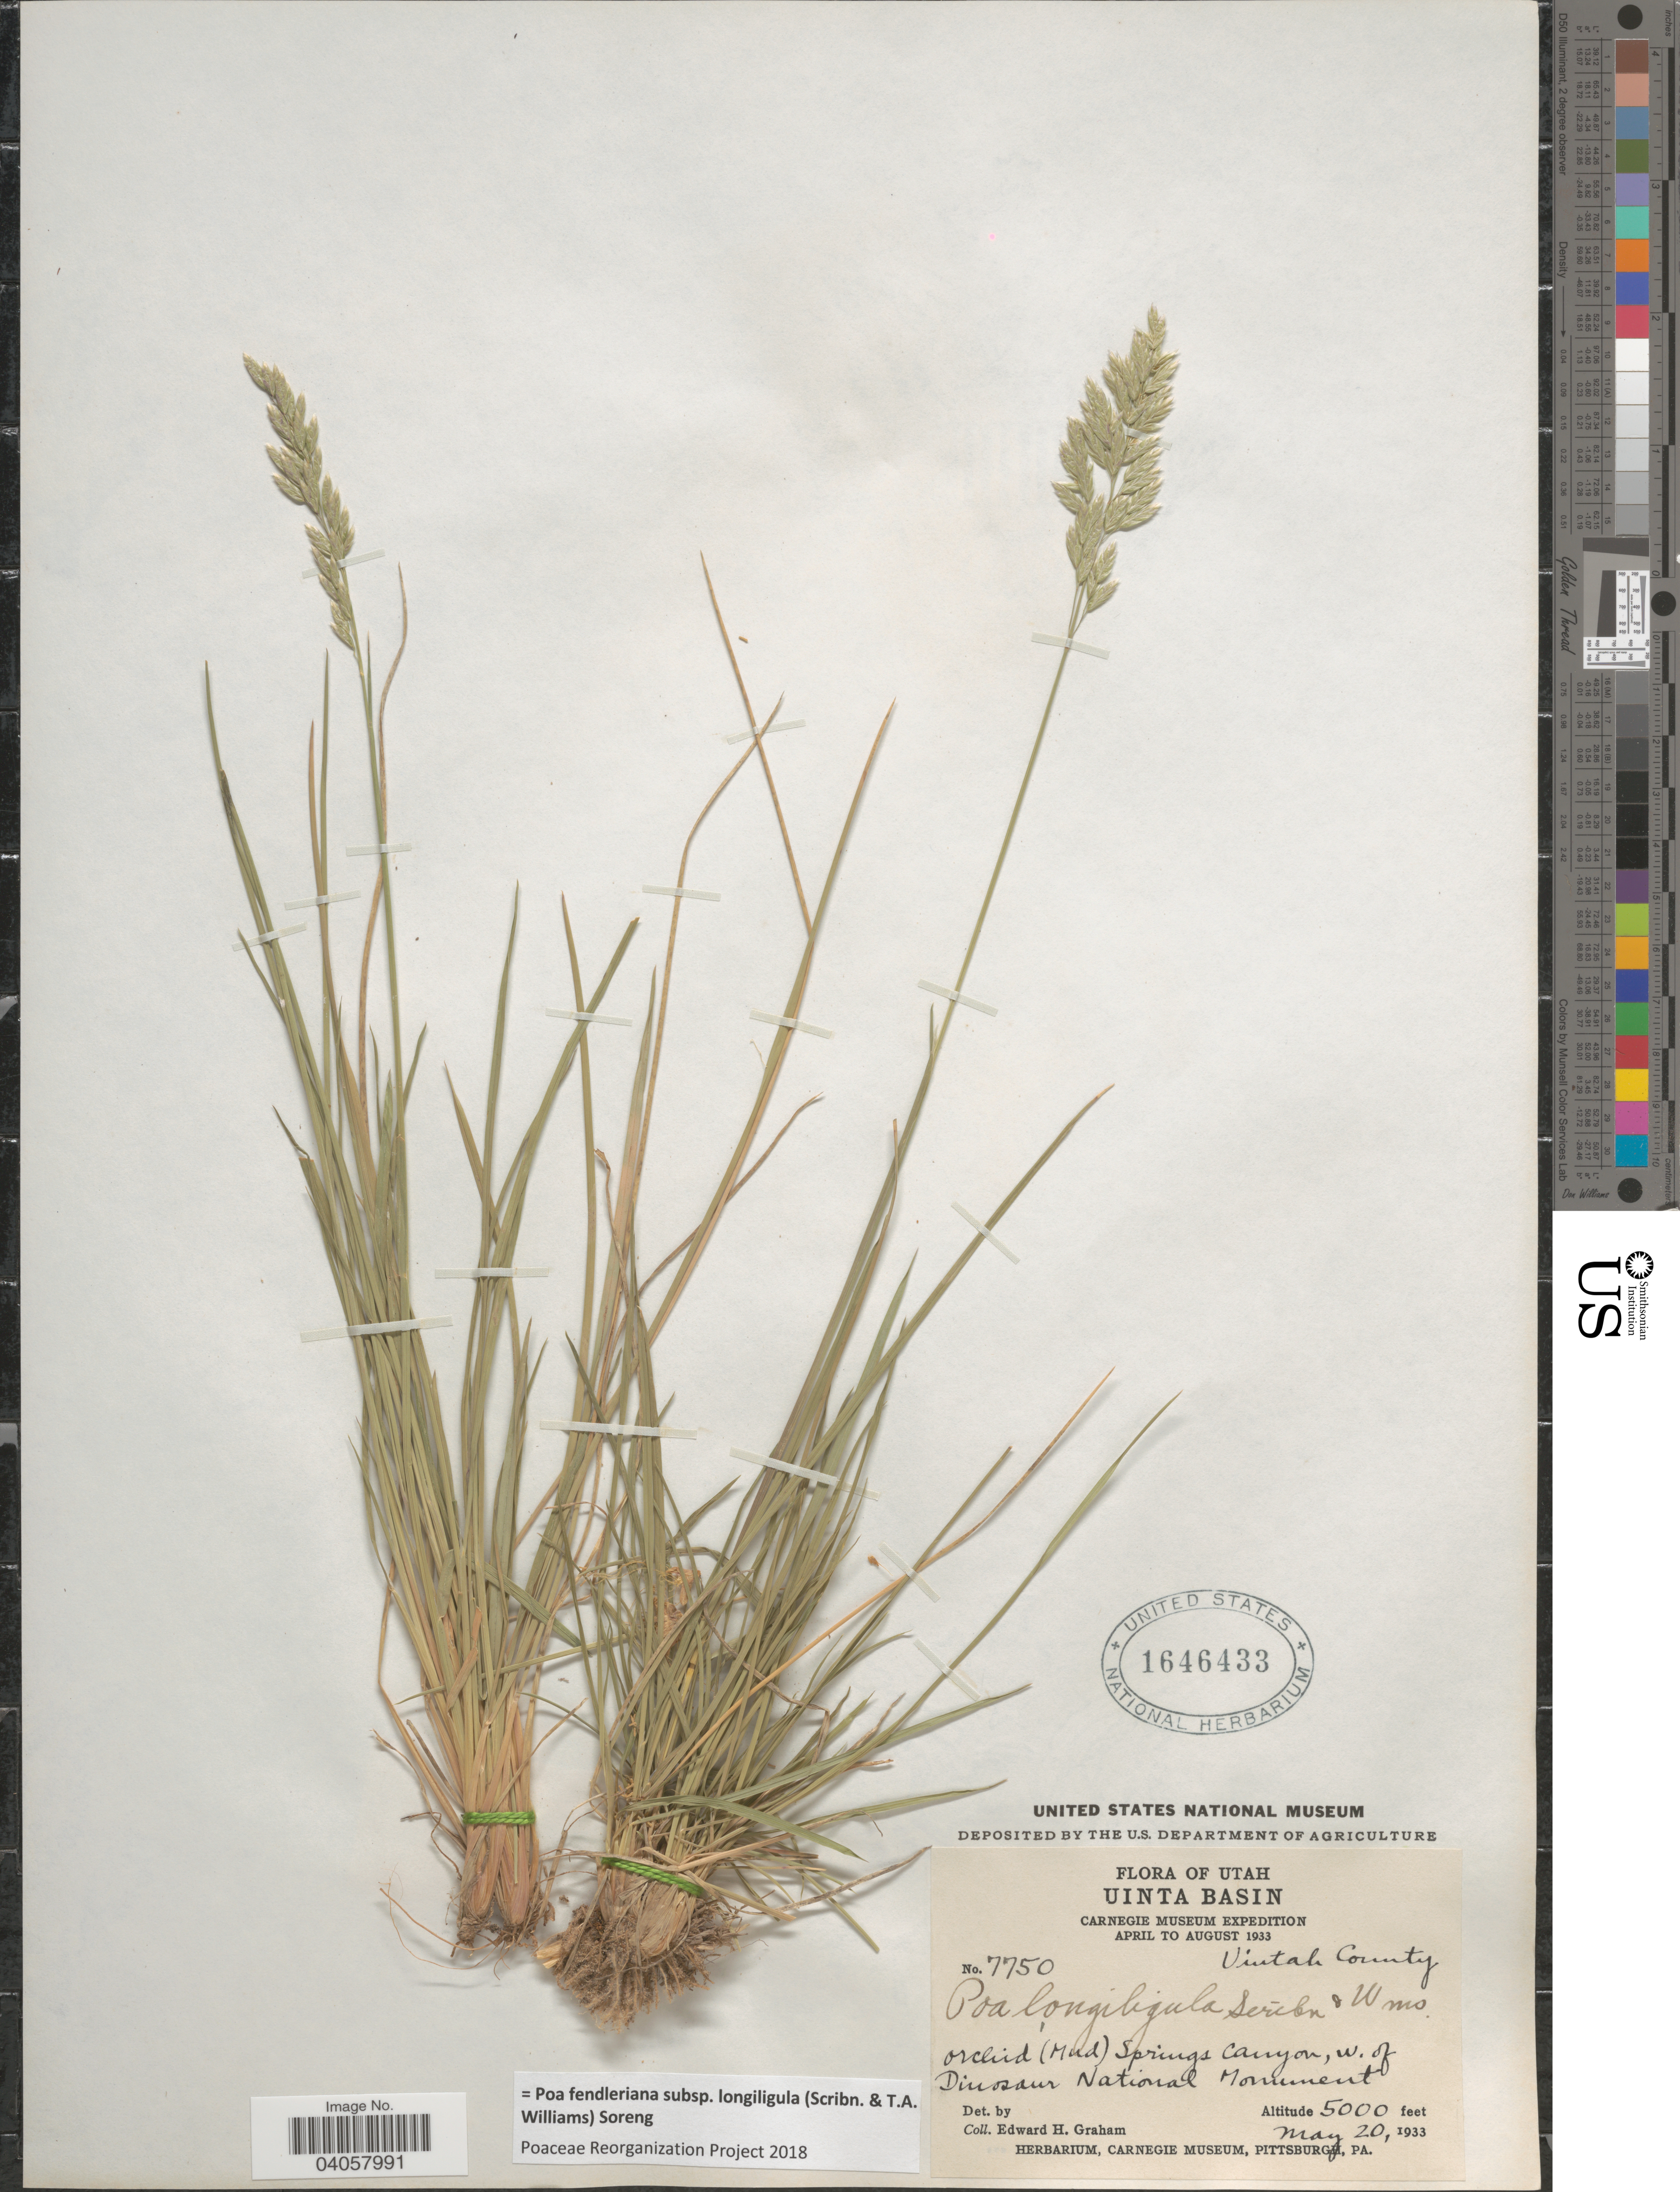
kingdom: Plantae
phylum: Tracheophyta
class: Liliopsida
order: Poales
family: Poaceae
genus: Poa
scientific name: Poa fendleriana subsp. longiligula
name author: (Scribn. & T.A. Williams) Soreng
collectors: E. H. Graham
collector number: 7750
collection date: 1933-05-20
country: United States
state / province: Utah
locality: Uinta Basin. Uintah County. Orchid (Mud) Springs Canyon, w. of Dinosaur National Monument.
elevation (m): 1524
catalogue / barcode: US 1646433